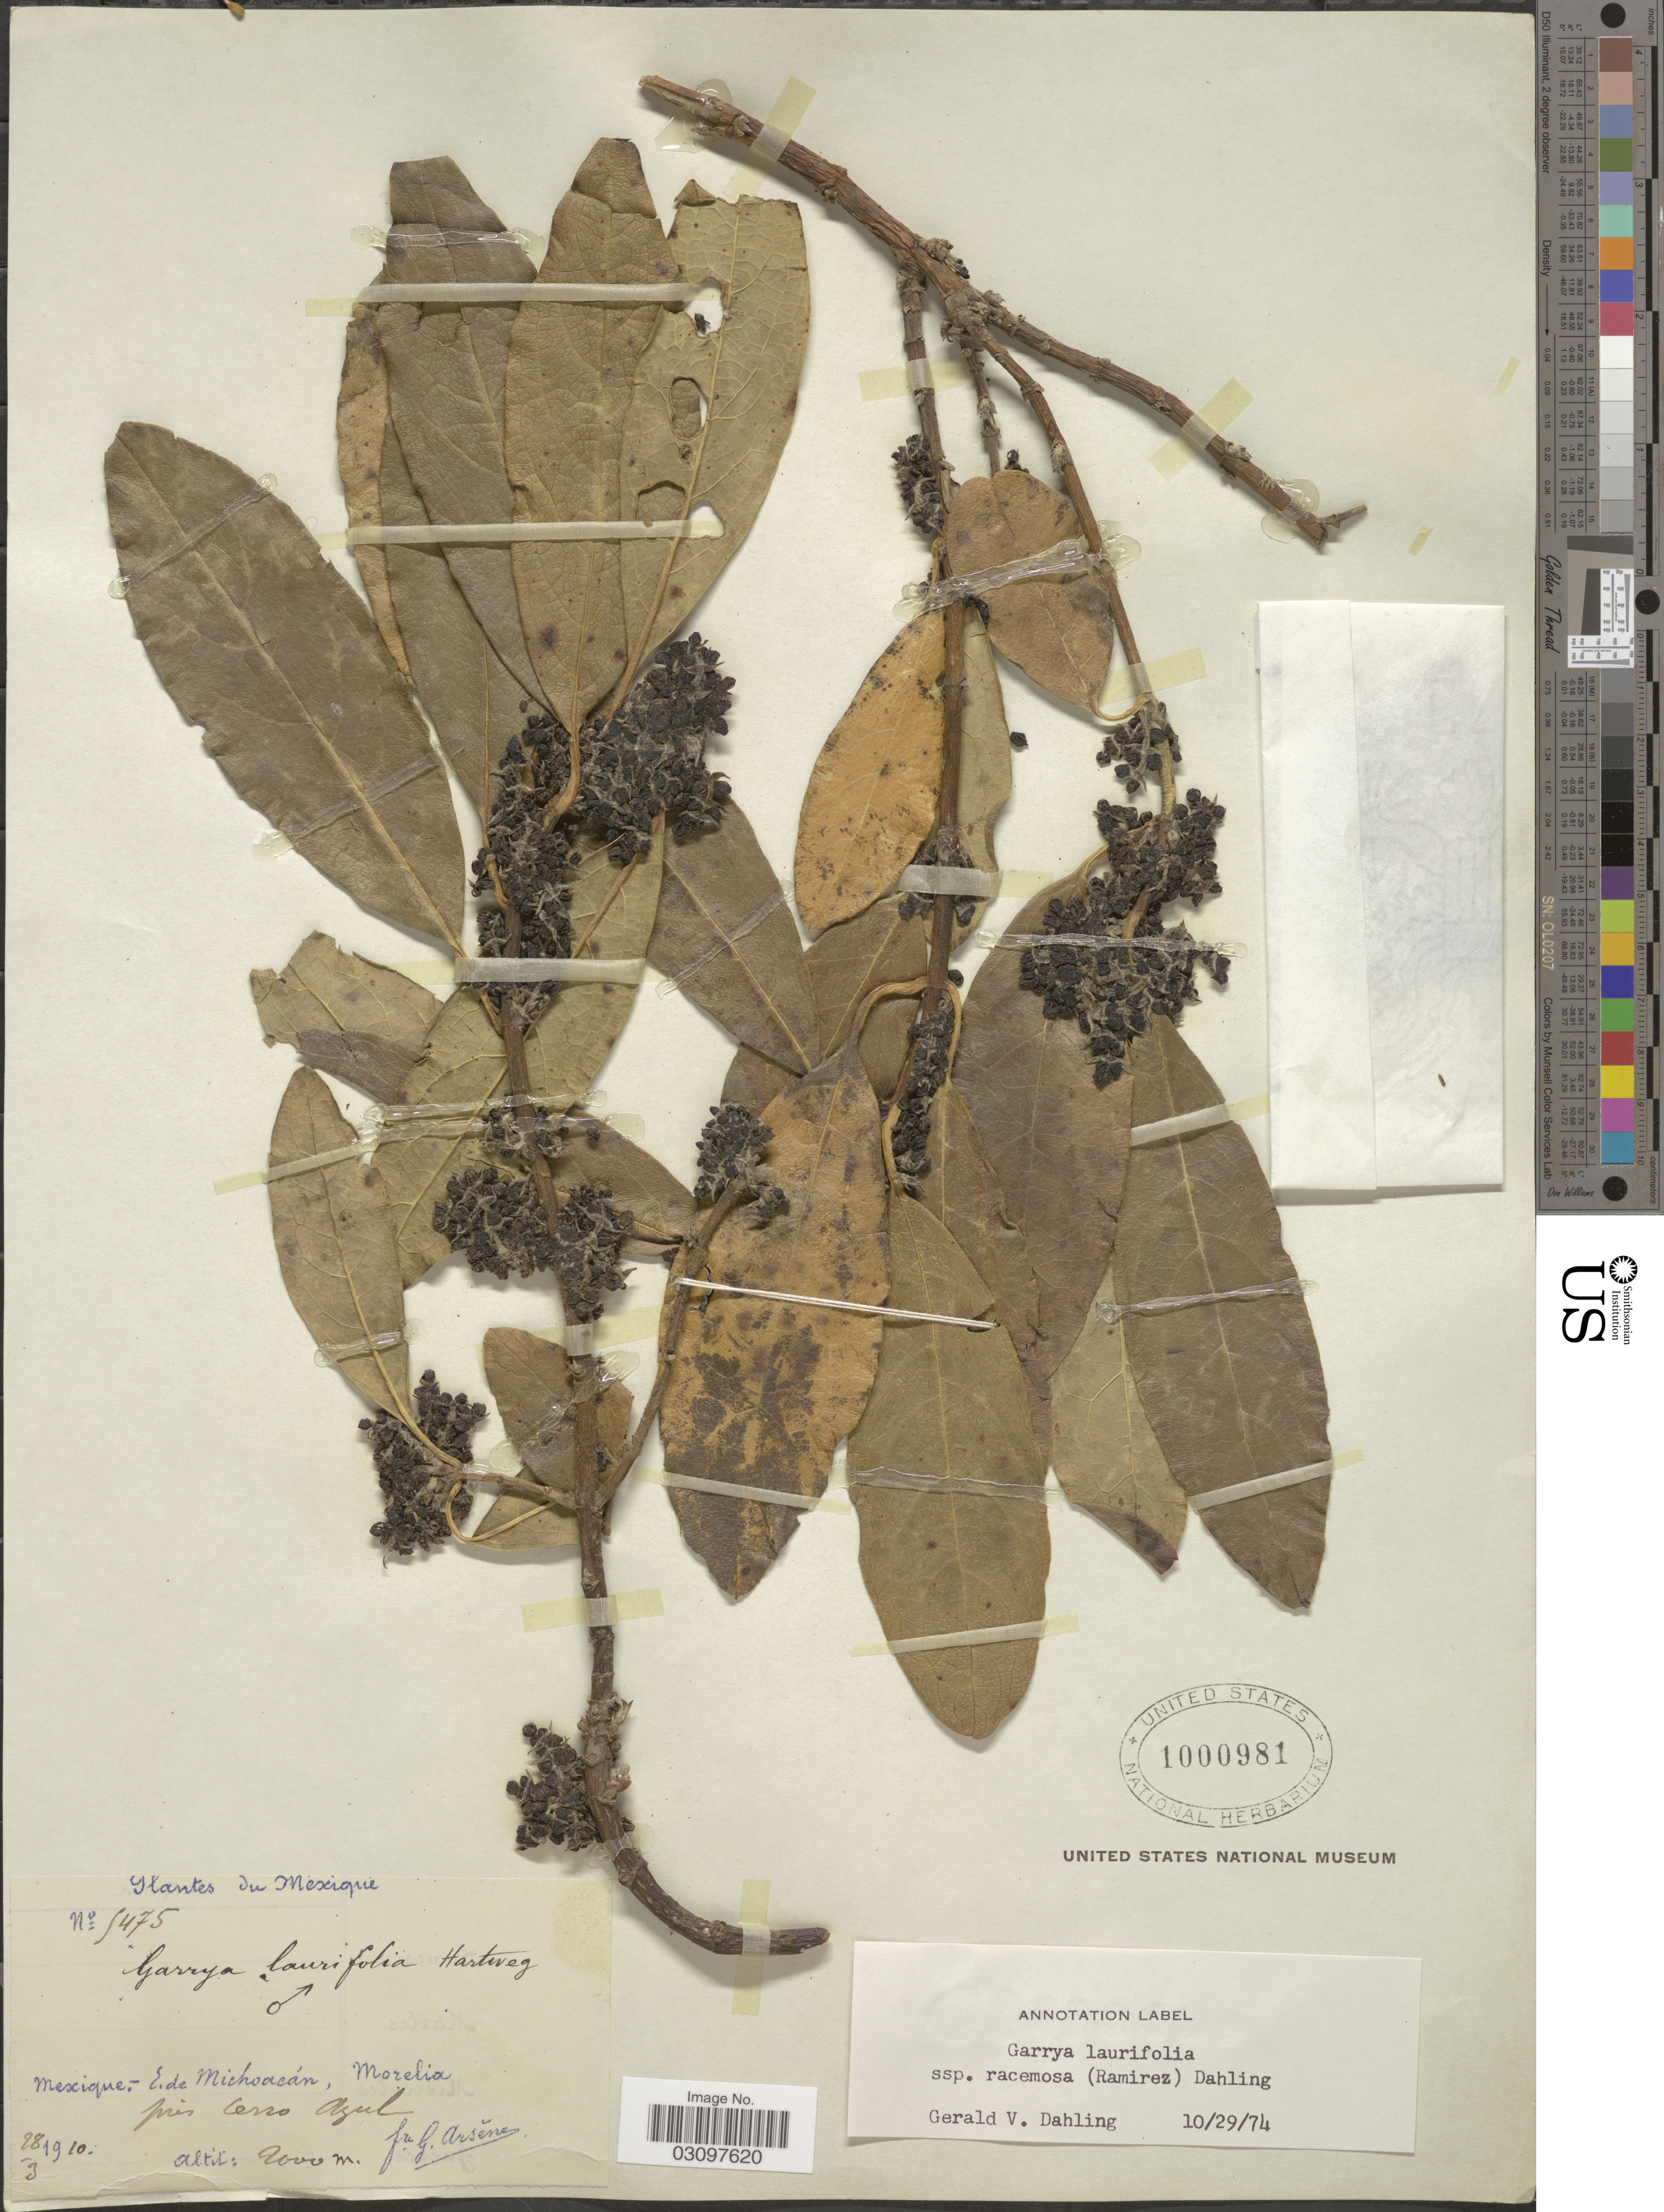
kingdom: Plantae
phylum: Tracheophyta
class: Magnoliopsida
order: Garryales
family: Garryaceae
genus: Garrya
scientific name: Garrya laurifolia subsp. racemosa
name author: (Ramírez) Dahling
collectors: Bro. G. Arsène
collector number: S475*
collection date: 1910-03-28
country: Mexico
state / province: Michoacán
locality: Morelia, prés Cerro Azul.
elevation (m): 2000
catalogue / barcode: US 1000981